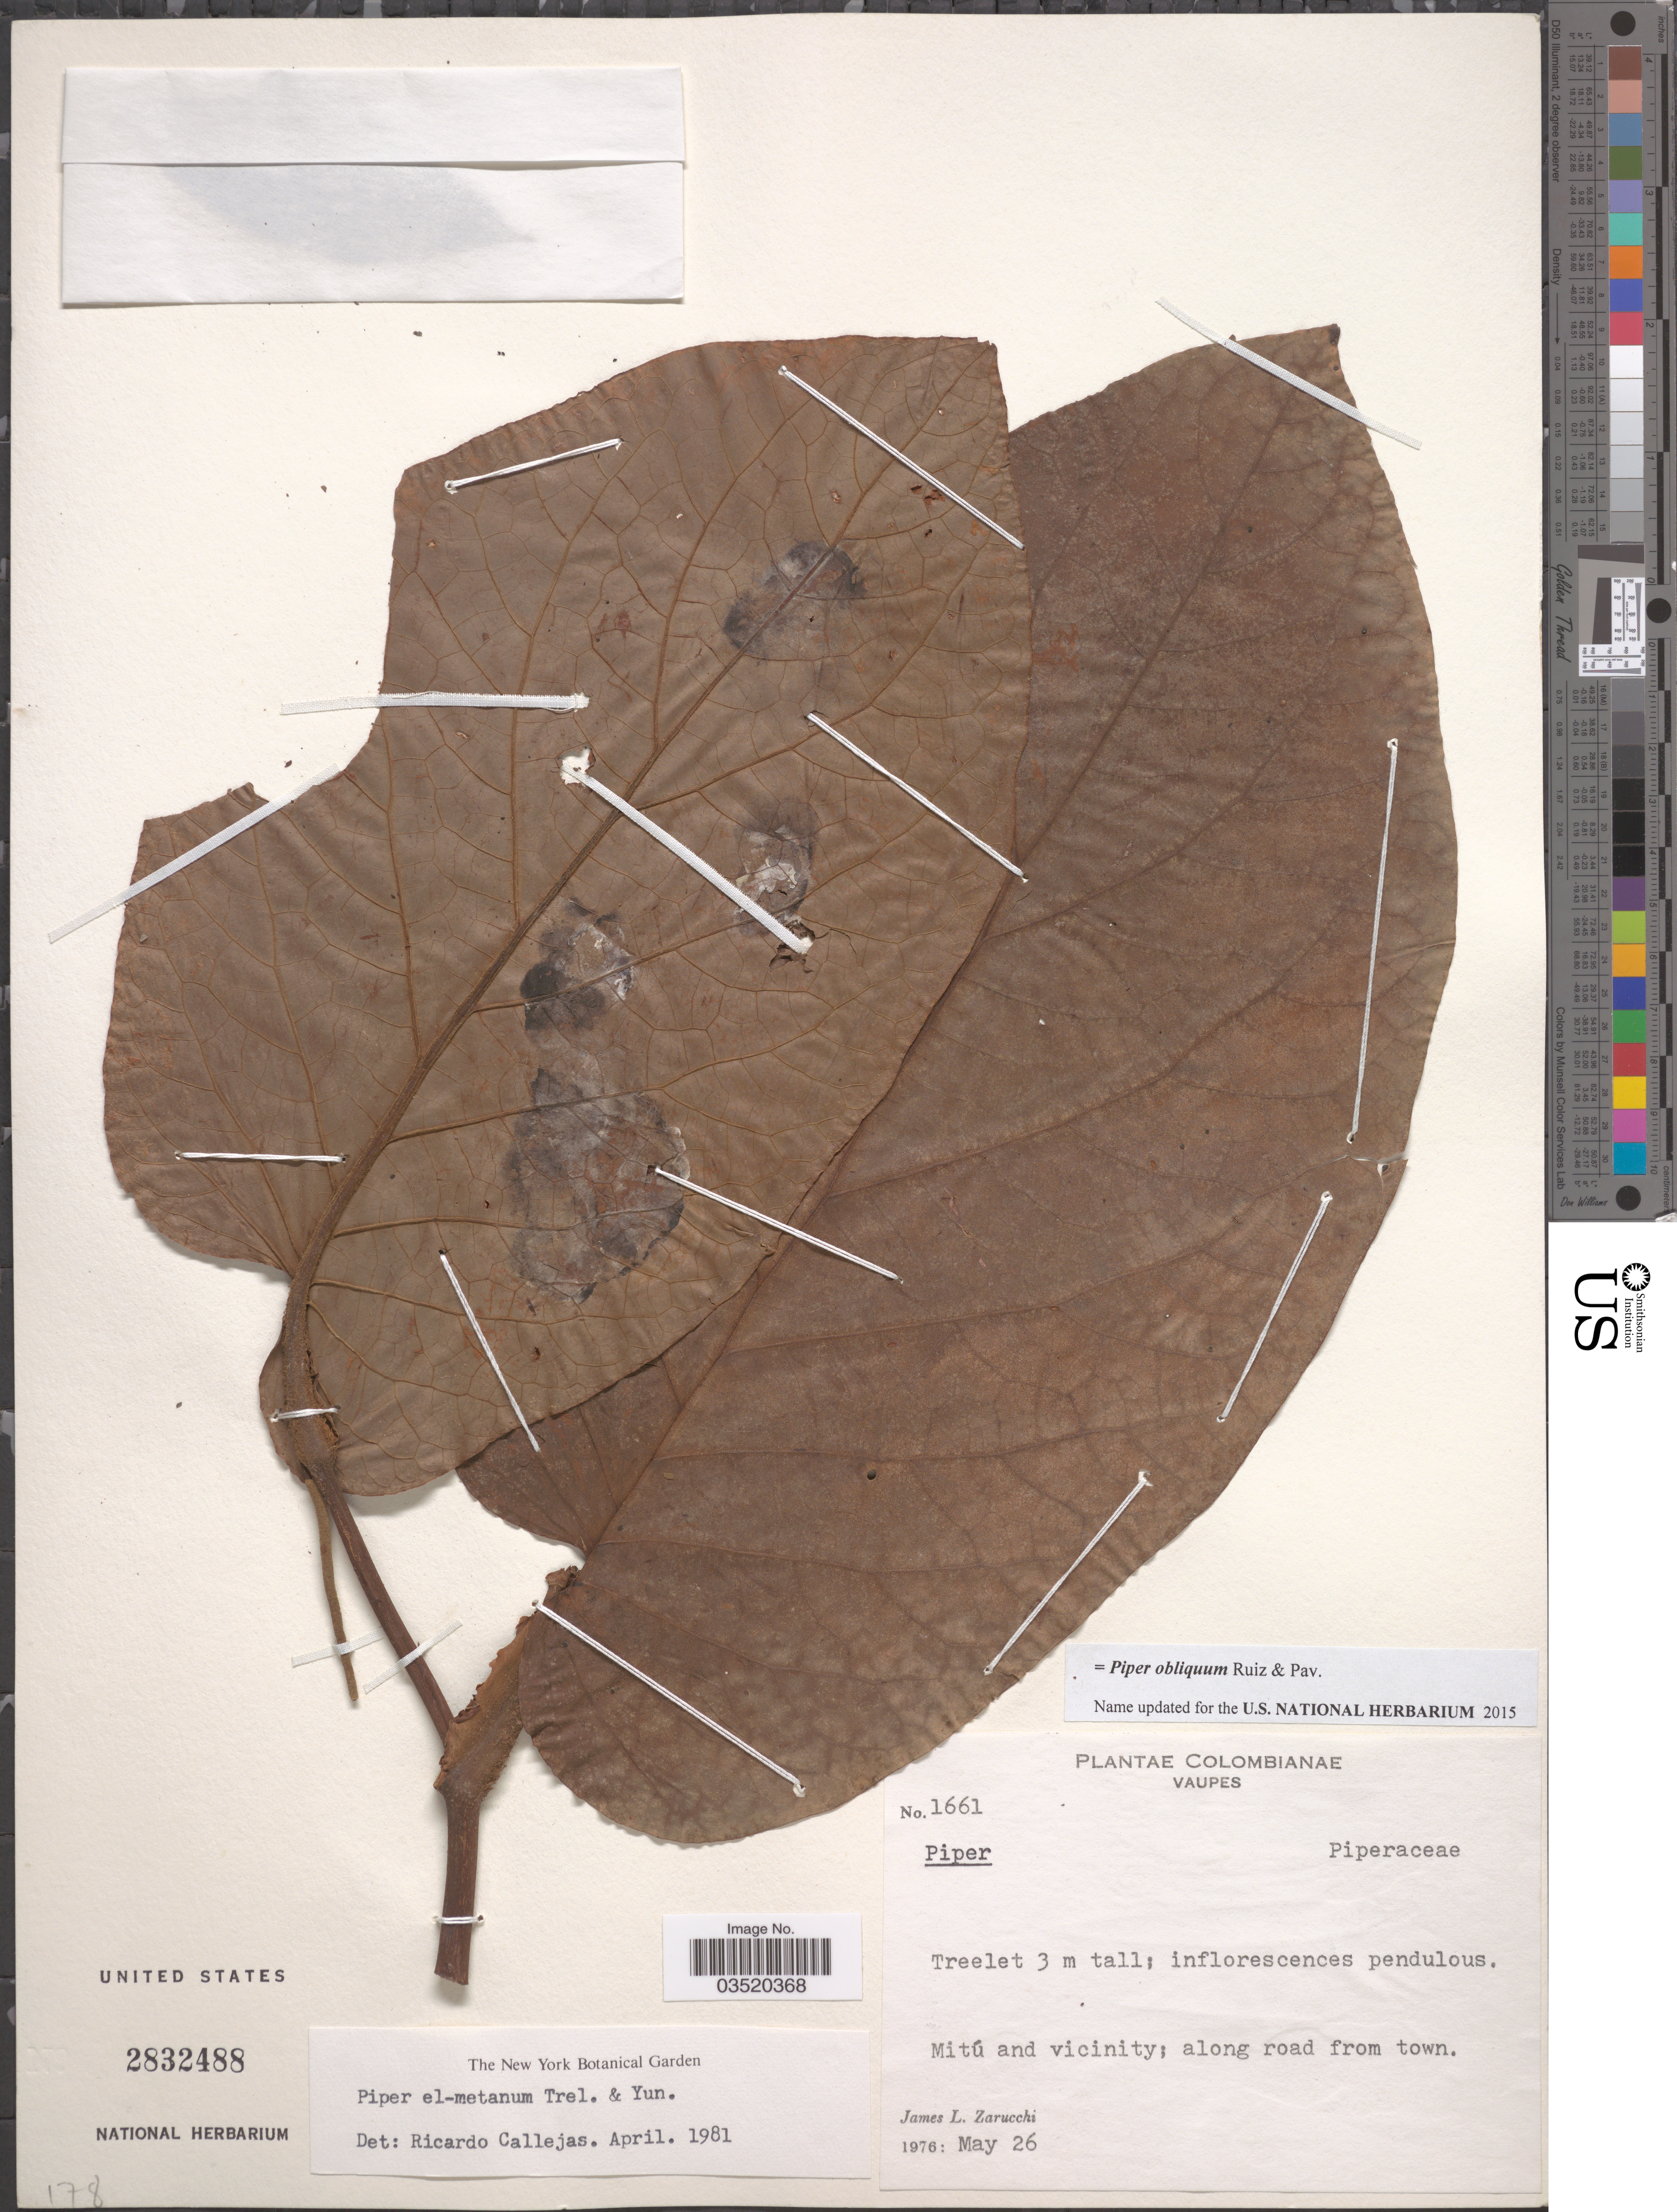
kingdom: Plantae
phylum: Tracheophyta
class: Magnoliopsida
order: Piperales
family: Piperaceae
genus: Piper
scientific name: Piper obliquum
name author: Ruiz & Pav.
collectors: J. L. Zarucchi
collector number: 1661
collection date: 1976-05-26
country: Colombia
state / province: Vaupés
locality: Mitú and vicinity; along road from town.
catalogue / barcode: US 2832488